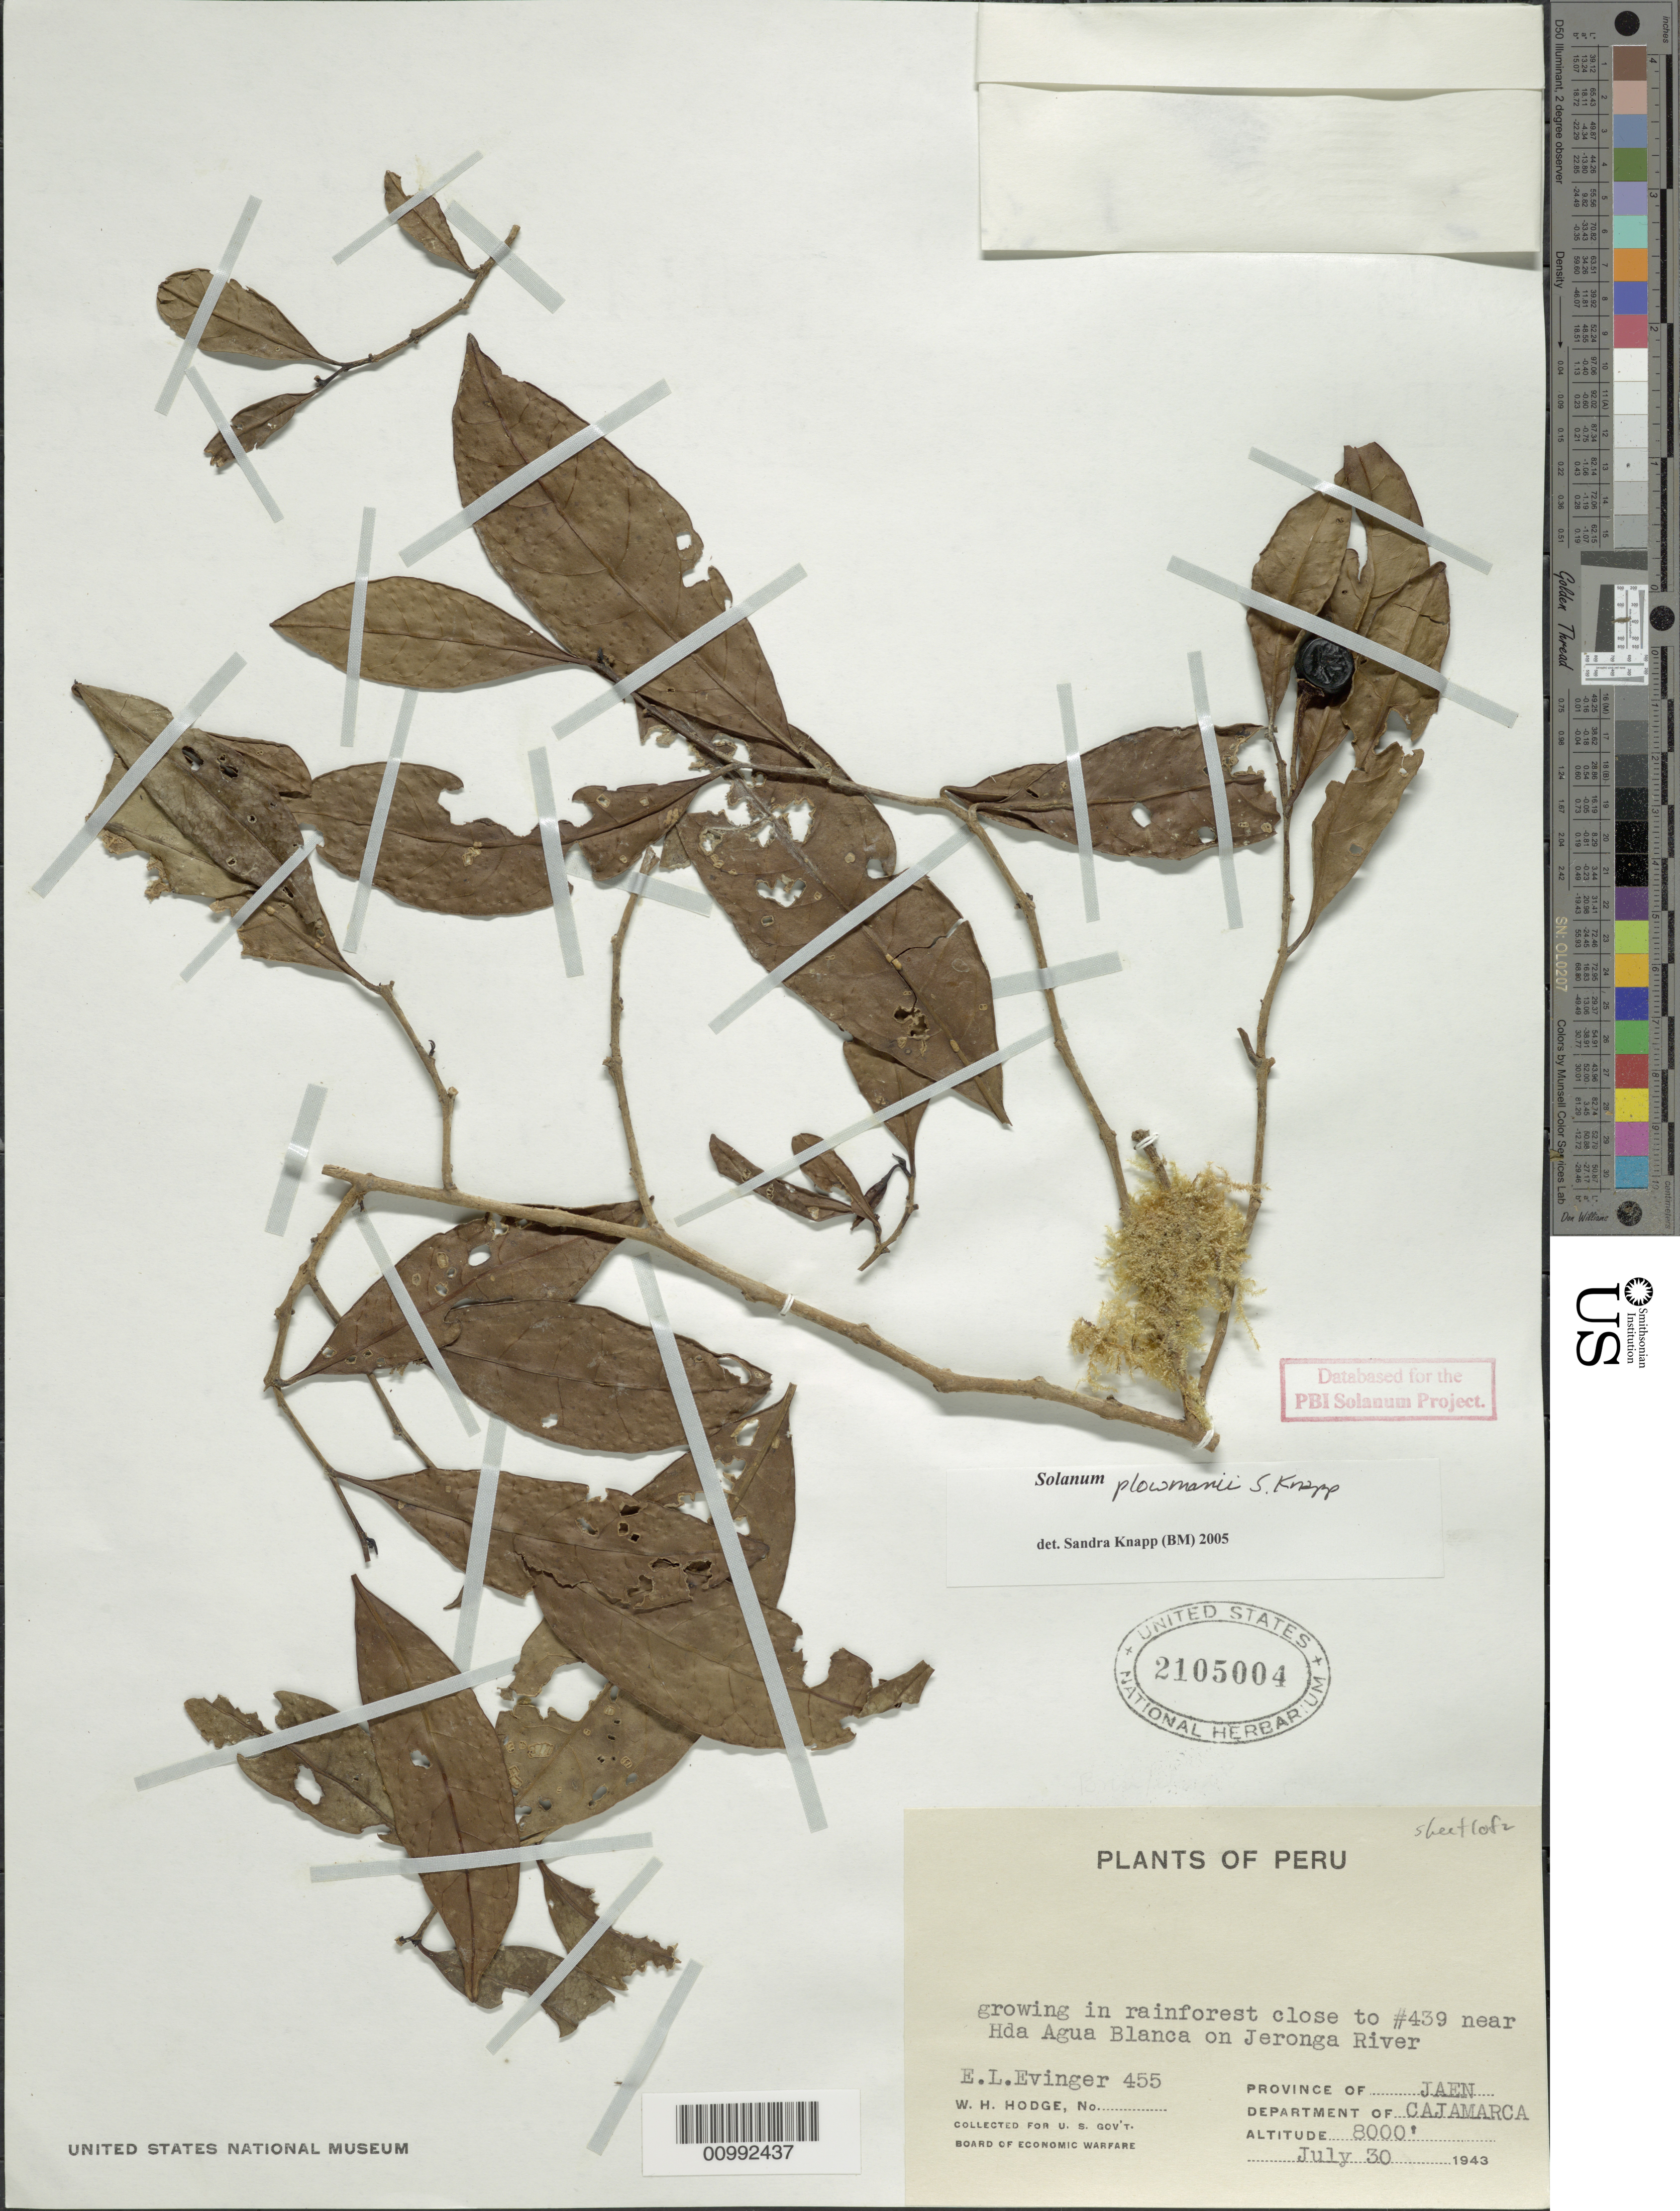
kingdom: Plantae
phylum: Tracheophyta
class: Magnoliopsida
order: Solanales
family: Solanaceae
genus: Solanum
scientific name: Solanum plowmanii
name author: S. Knapp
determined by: Knapp, S. D.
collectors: E. Evinger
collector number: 455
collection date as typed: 30 Jul 1943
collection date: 1943-07-30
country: Peru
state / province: Cajamarca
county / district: Jaén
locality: near Hacienda Agua Blanca on Jeronga River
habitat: growing in rainforest with #439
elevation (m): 2000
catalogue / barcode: US 2105004